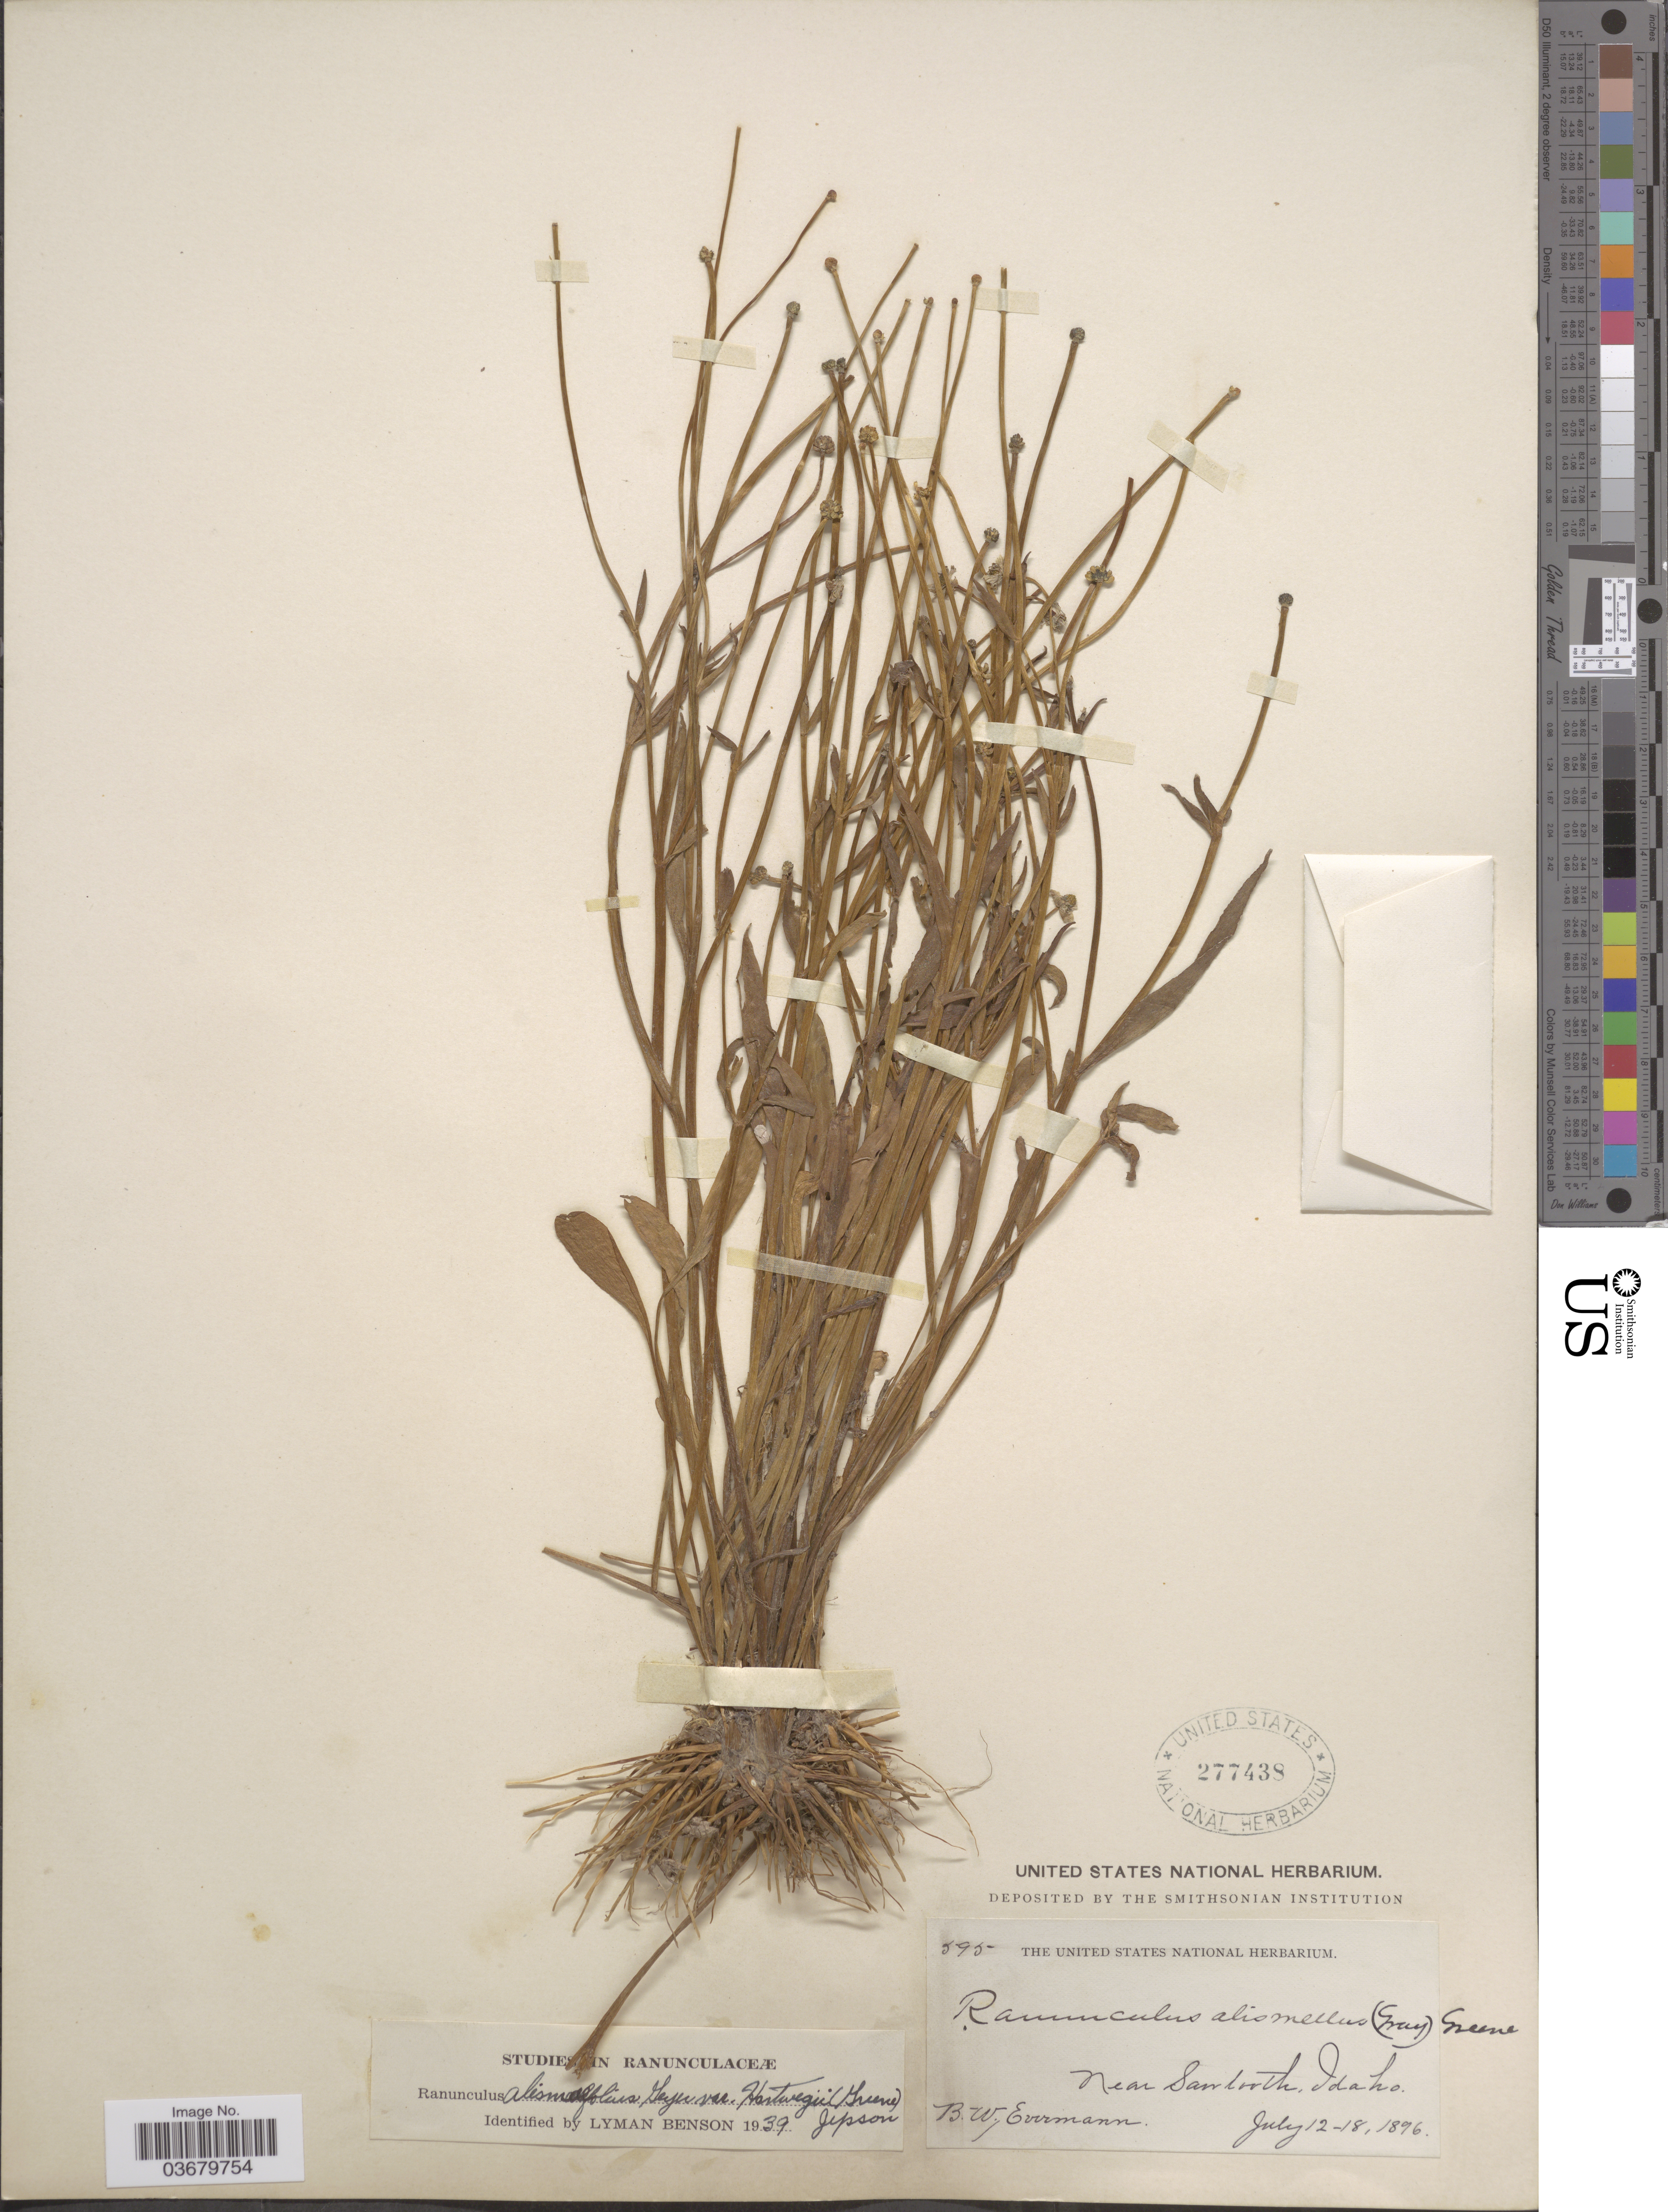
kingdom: Plantae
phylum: Tracheophyta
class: Magnoliopsida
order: Ranunculales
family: Ranunculaceae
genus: Ranunculus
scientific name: Ranunculus alismifolius var. hartwegii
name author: (Greene) Jeps.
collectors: B. W. Evermann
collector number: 595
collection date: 1896-07-12/1896-07-18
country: United States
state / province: Idaho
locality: Near Sawtooth.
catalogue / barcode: US 277438